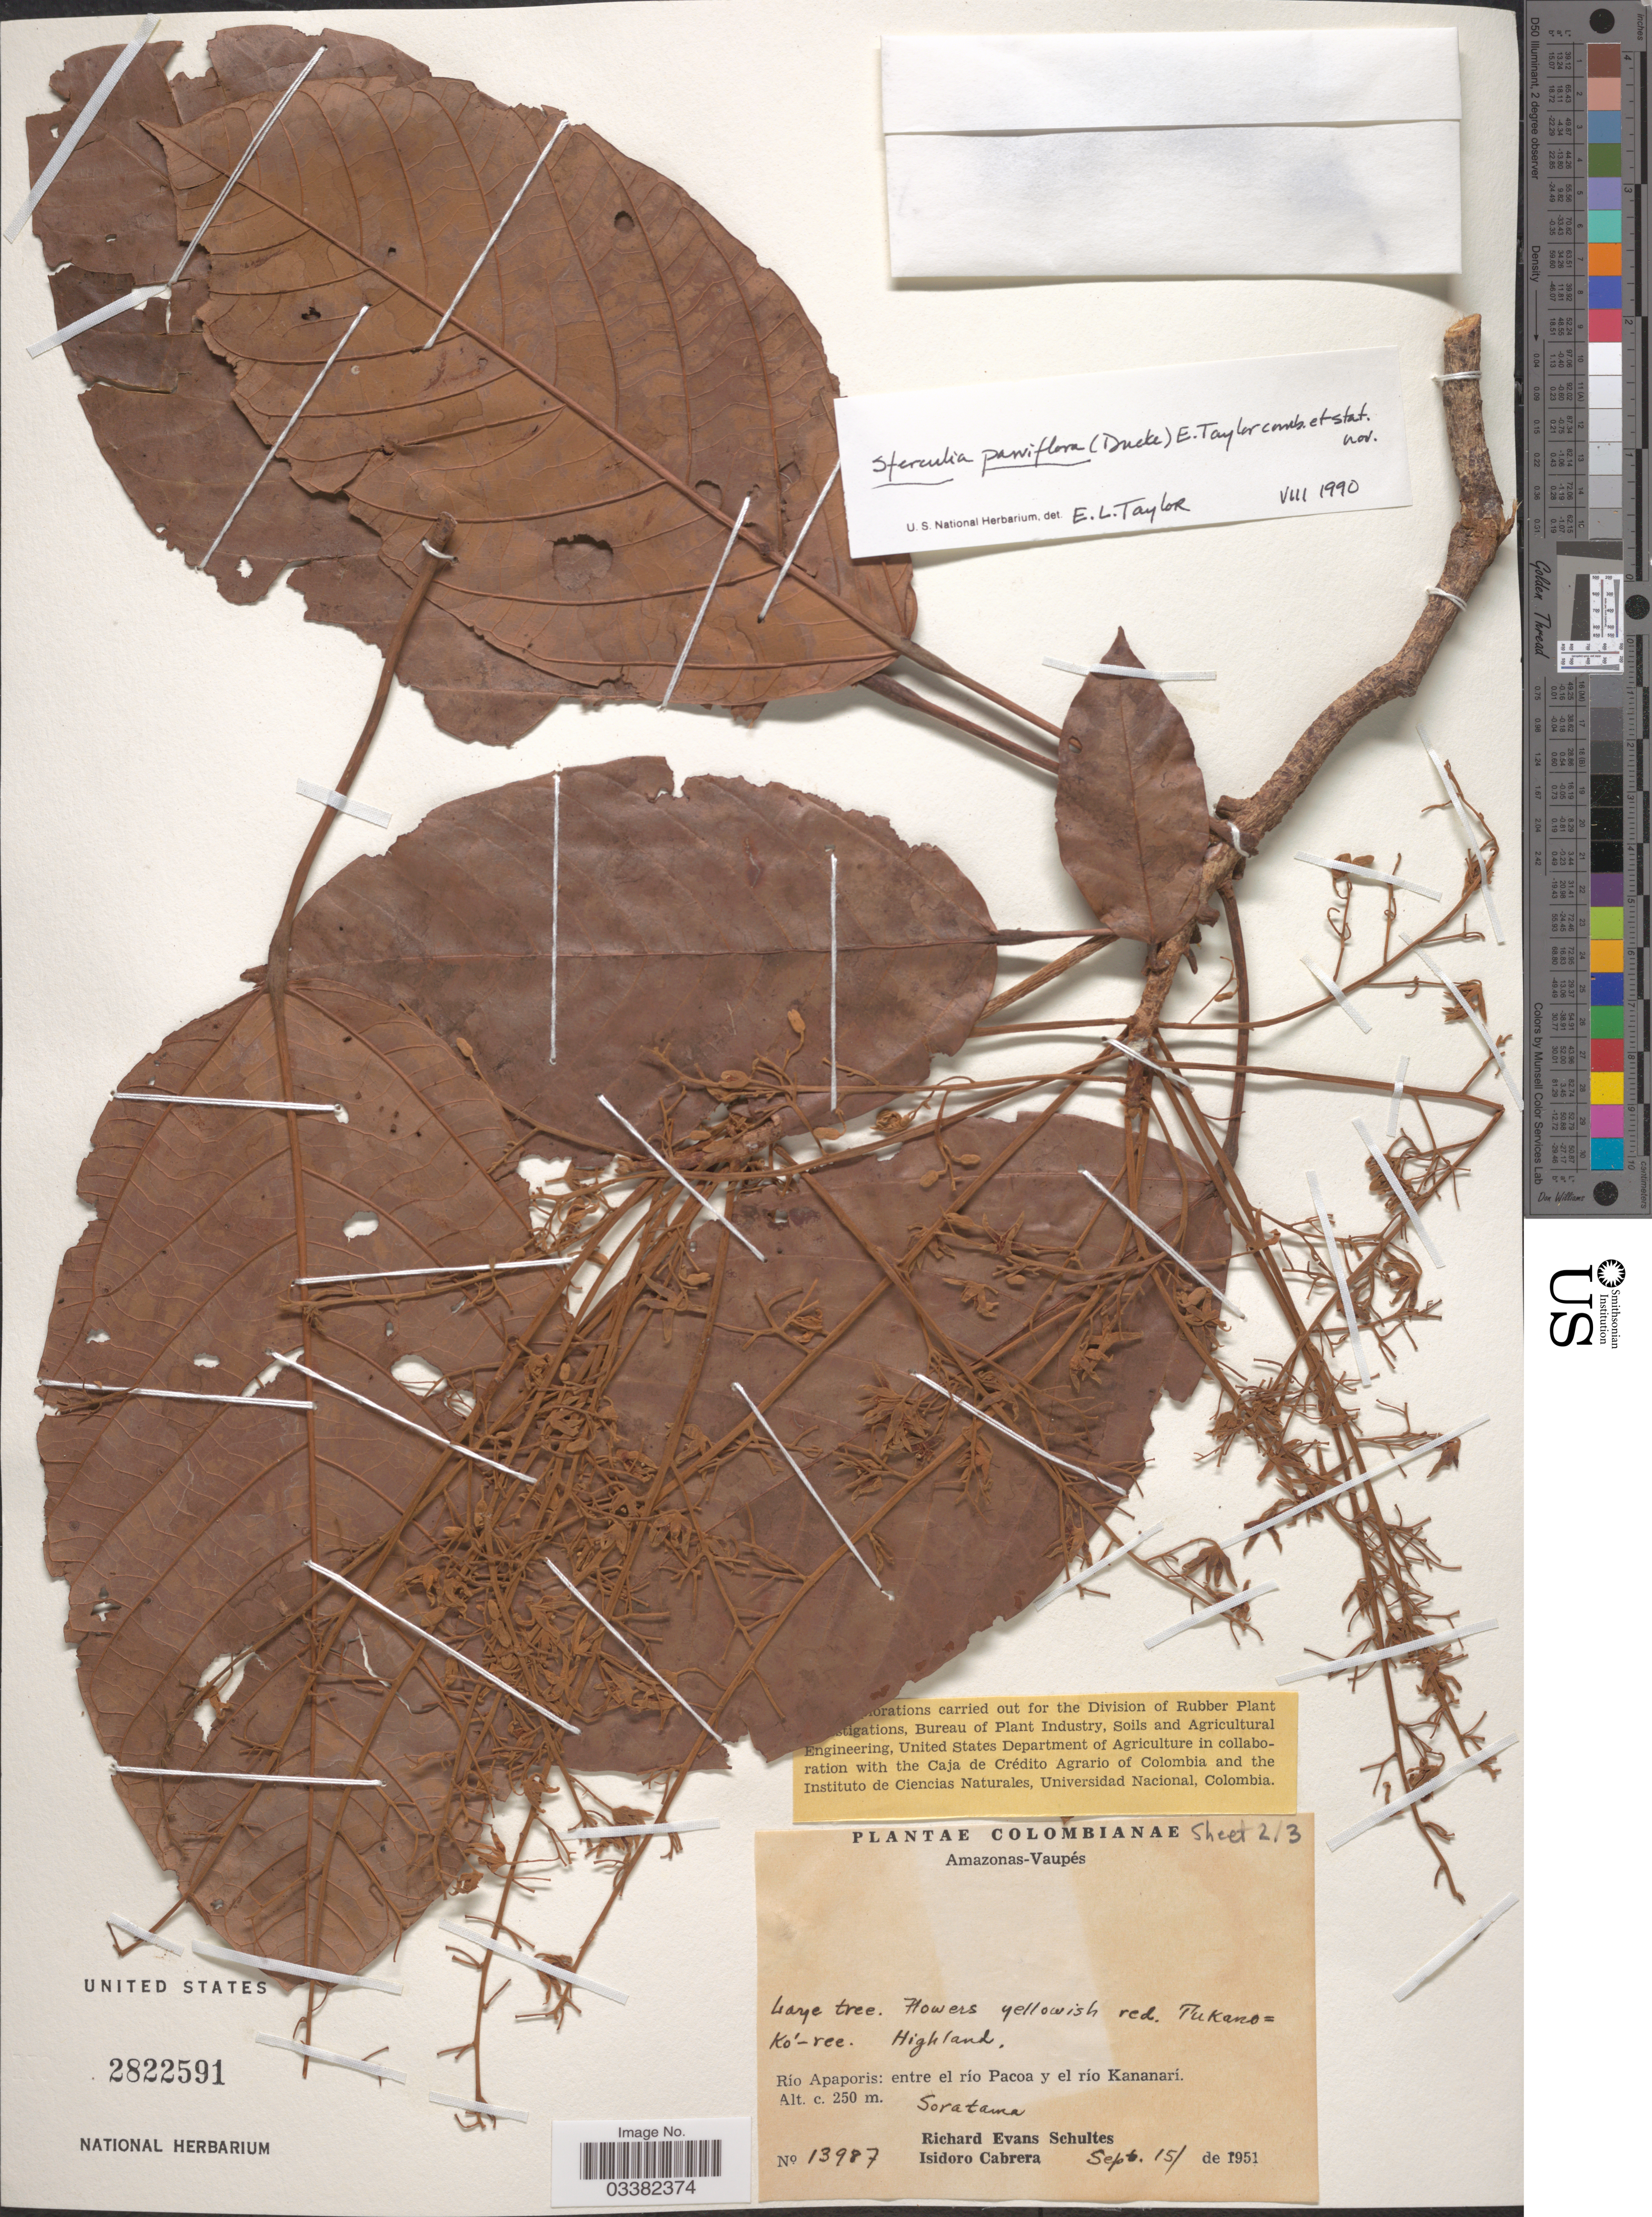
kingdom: Plantae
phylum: Tracheophyta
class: Magnoliopsida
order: Malvales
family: Malvaceae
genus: Sterculia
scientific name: Sterculia kayae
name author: P.E. Berry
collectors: R. E. Schultes & I. Cabrera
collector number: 13987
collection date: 1951-09-15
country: Colombia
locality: Amazonas-Vaupés. Río Apaporis: entre el río Pacoa y el río Kananarí. Soratama.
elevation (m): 250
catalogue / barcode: US 2822591